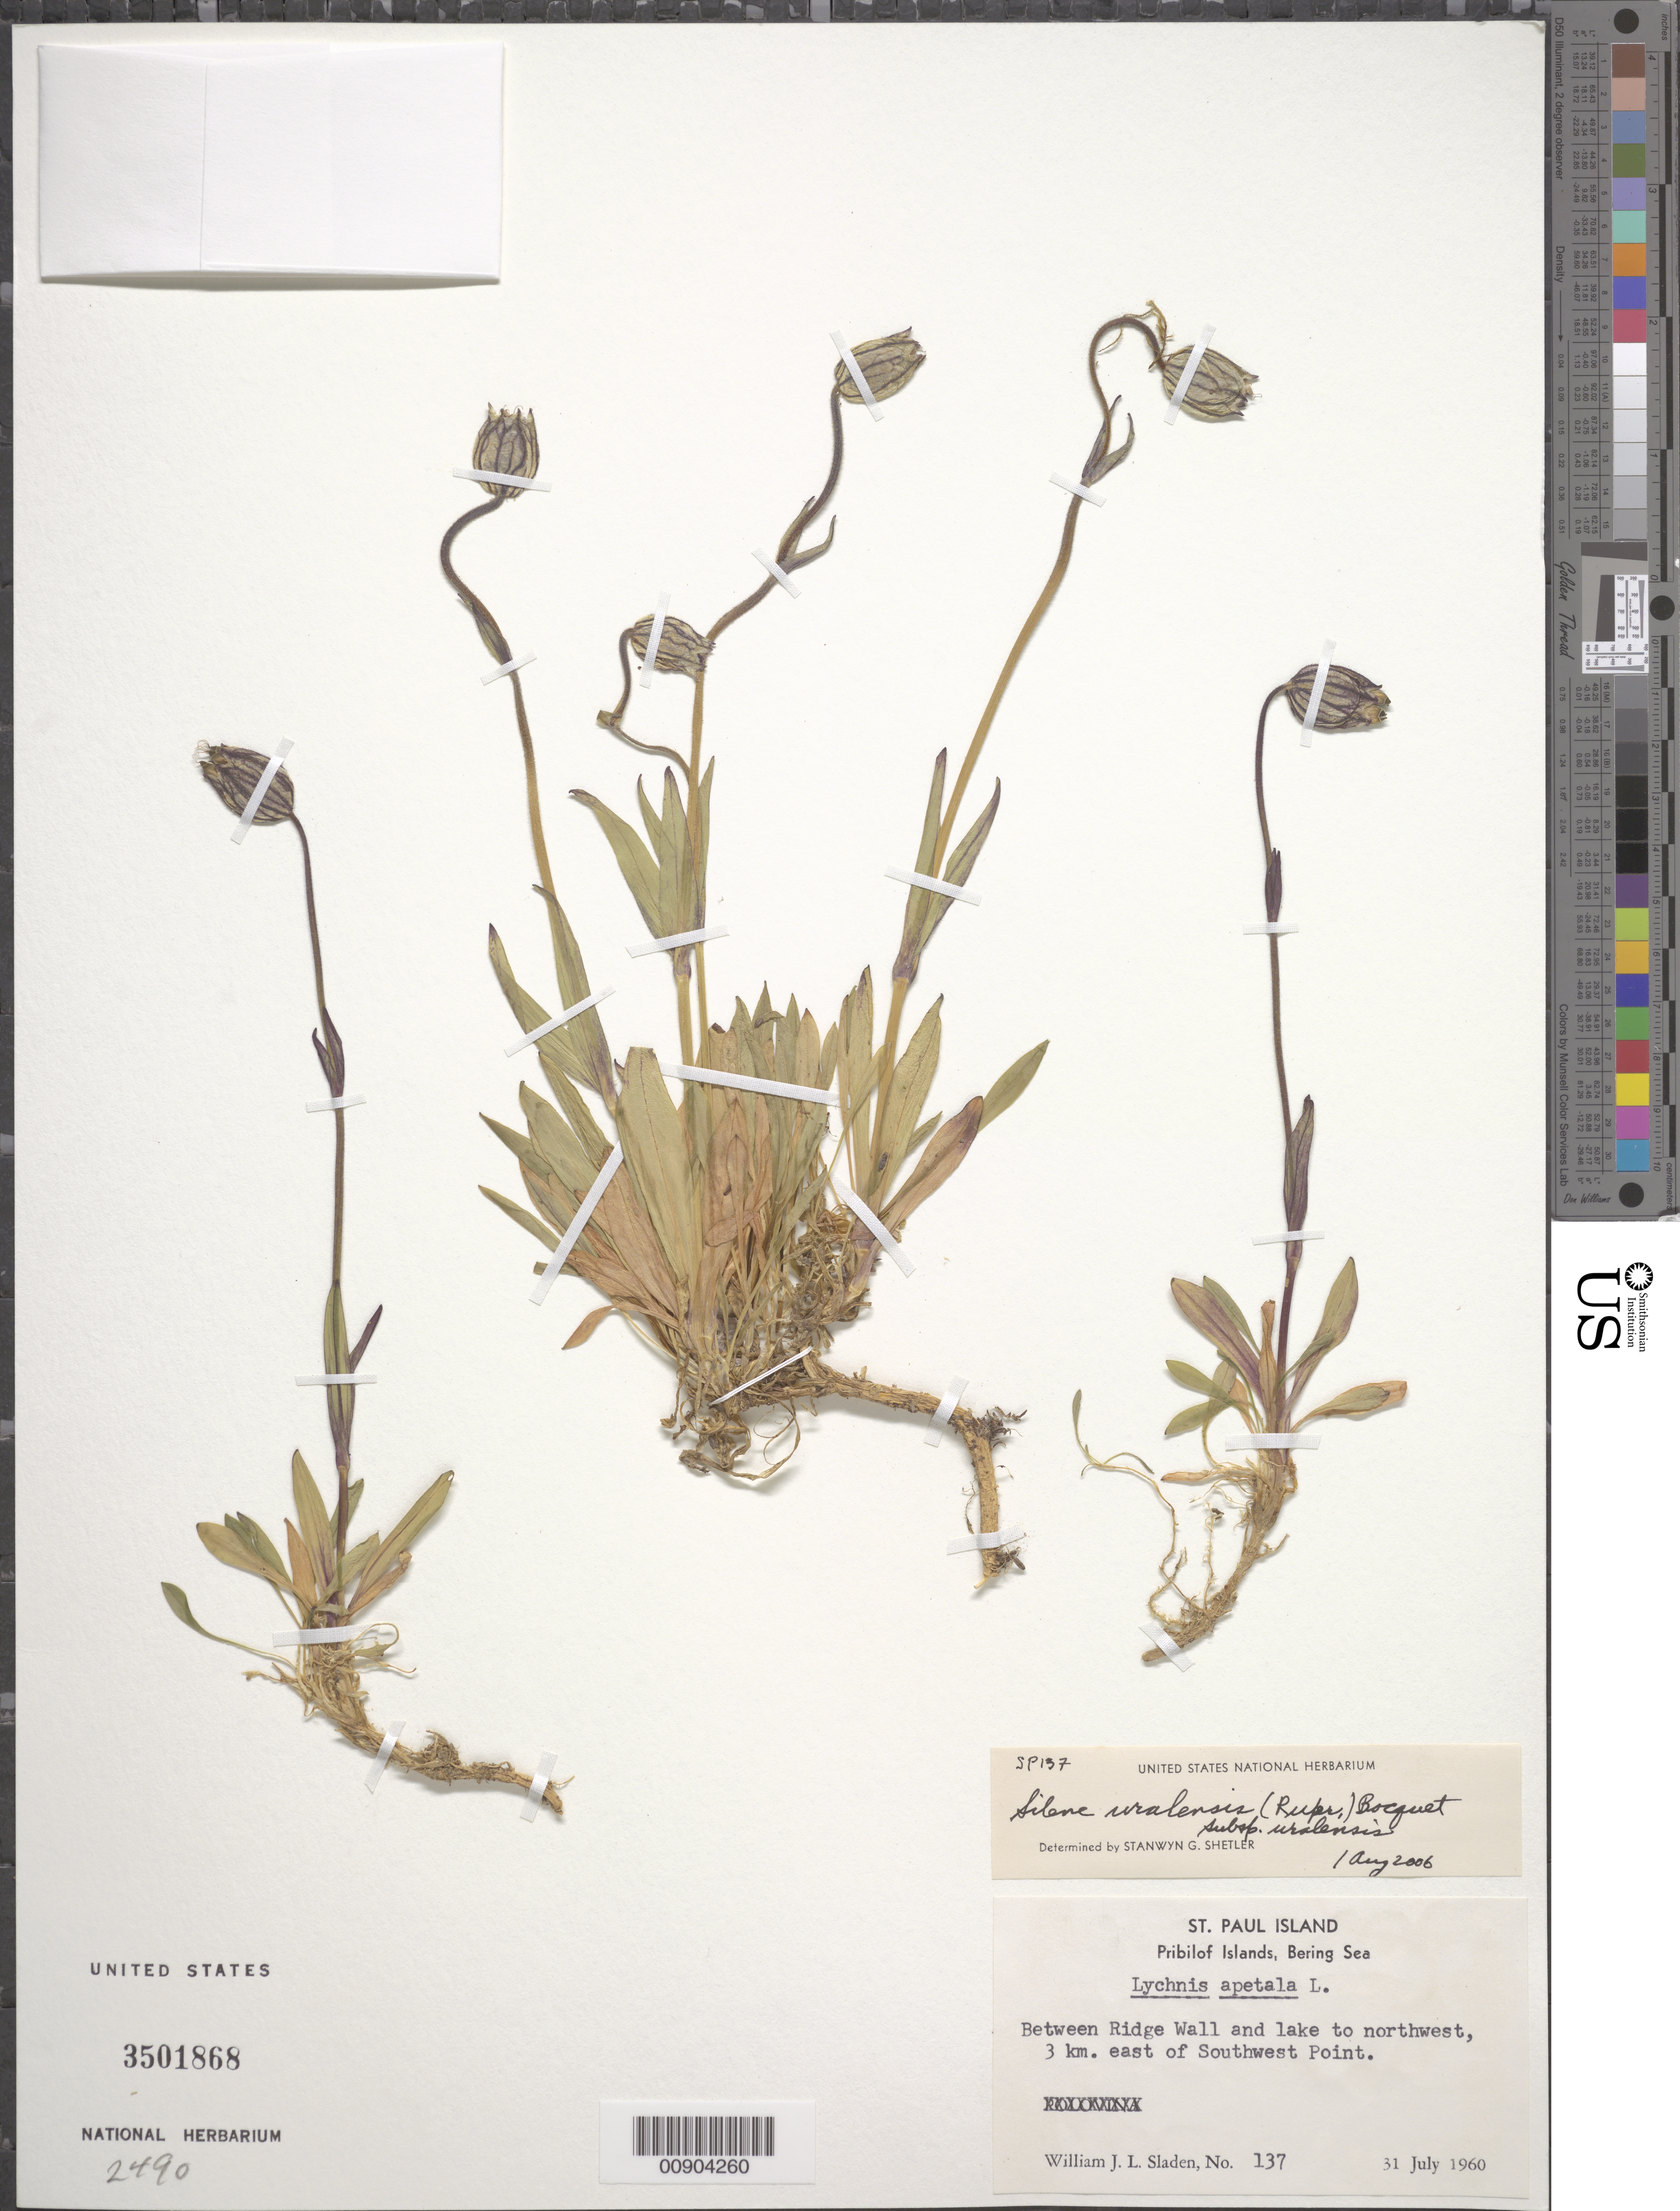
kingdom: Plantae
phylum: Tracheophyta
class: Magnoliopsida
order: Caryophyllales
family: Caryophyllaceae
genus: Silene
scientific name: Silene uralensis subsp. uralensis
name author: (Rupr.) Bocquet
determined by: Shetler, Stanwyn G., (US), NMNH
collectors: W. Sladen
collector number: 137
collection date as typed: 31 Jul 1960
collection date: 1960-07-31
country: United States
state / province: Alaska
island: St. Paul Island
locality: St. Paul Island. Between Ridge Wall and lake to northwest, 3 km. east of Southwest Point., Bering Sea, Pribilof Islands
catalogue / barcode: US 3501868